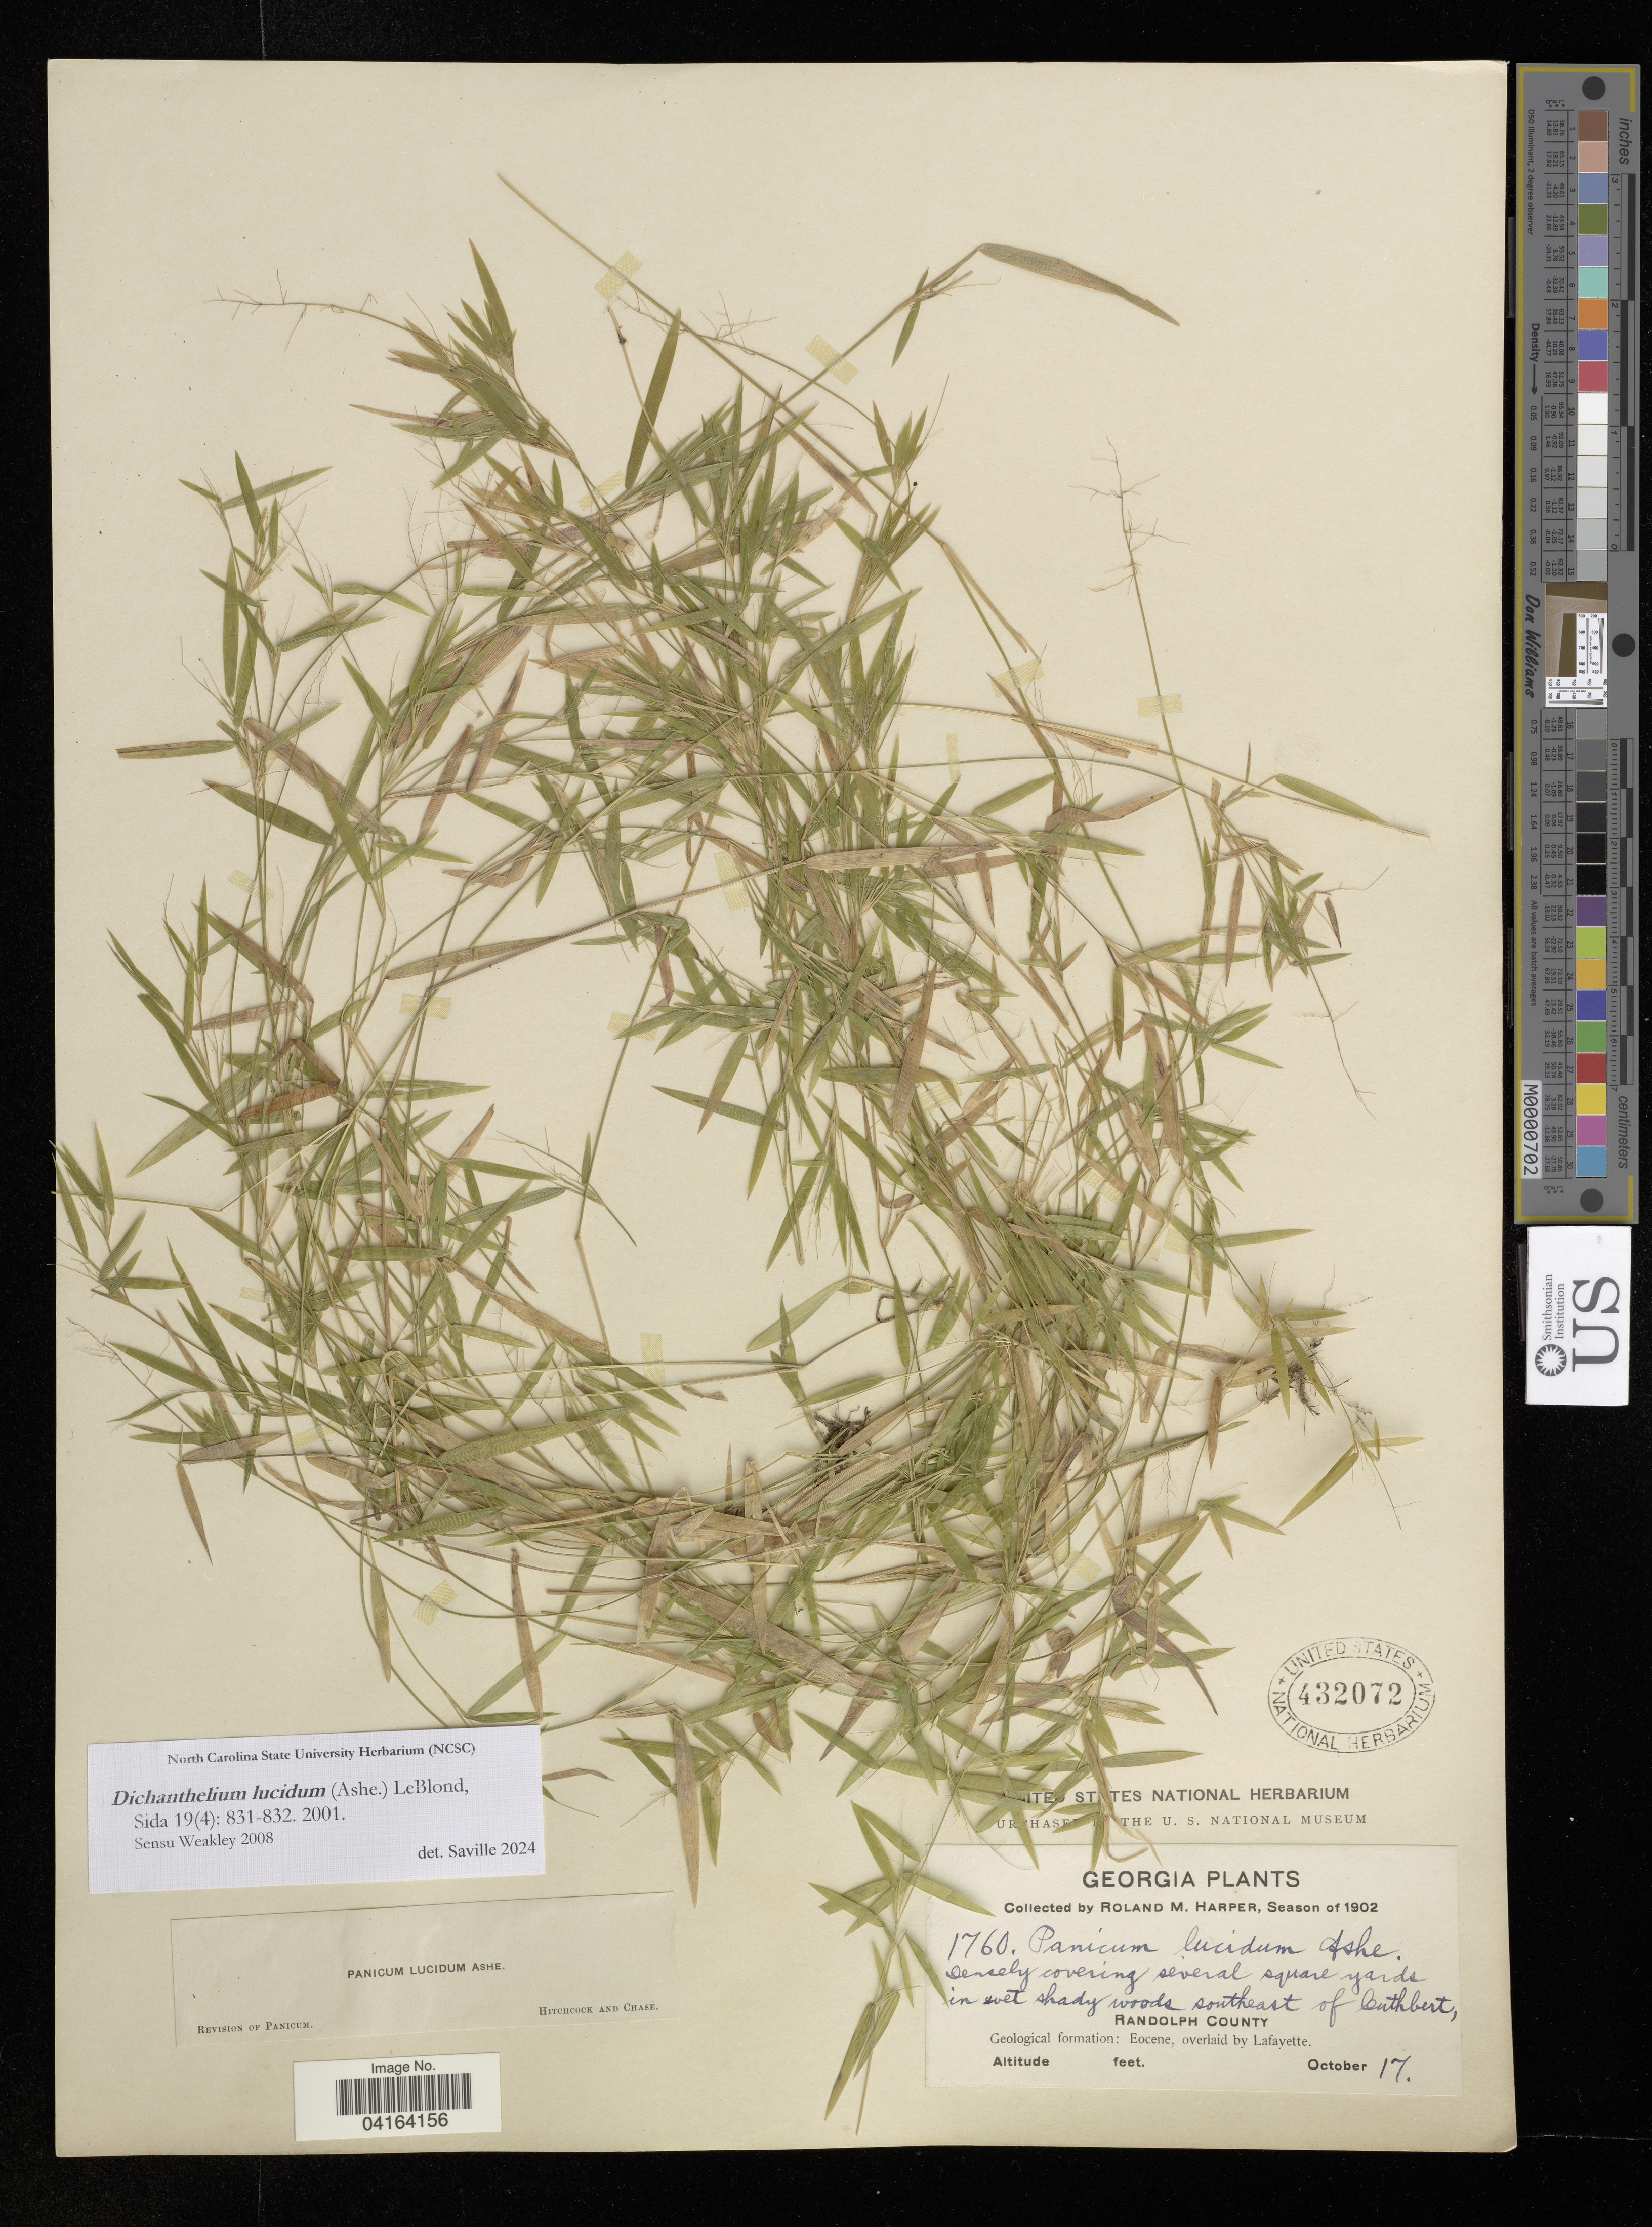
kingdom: Plantae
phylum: Tracheophyta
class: Liliopsida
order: Poales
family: Poaceae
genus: Dichanthelium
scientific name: Dichanthelium lucidum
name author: (Ashe) LeBlond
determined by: Saville, A. C., (NCSC), North Carolina State University (UNITED STATES)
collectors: R. M. Harper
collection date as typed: OCT 17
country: United States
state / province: Georgia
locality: Randolph County.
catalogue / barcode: US 432072